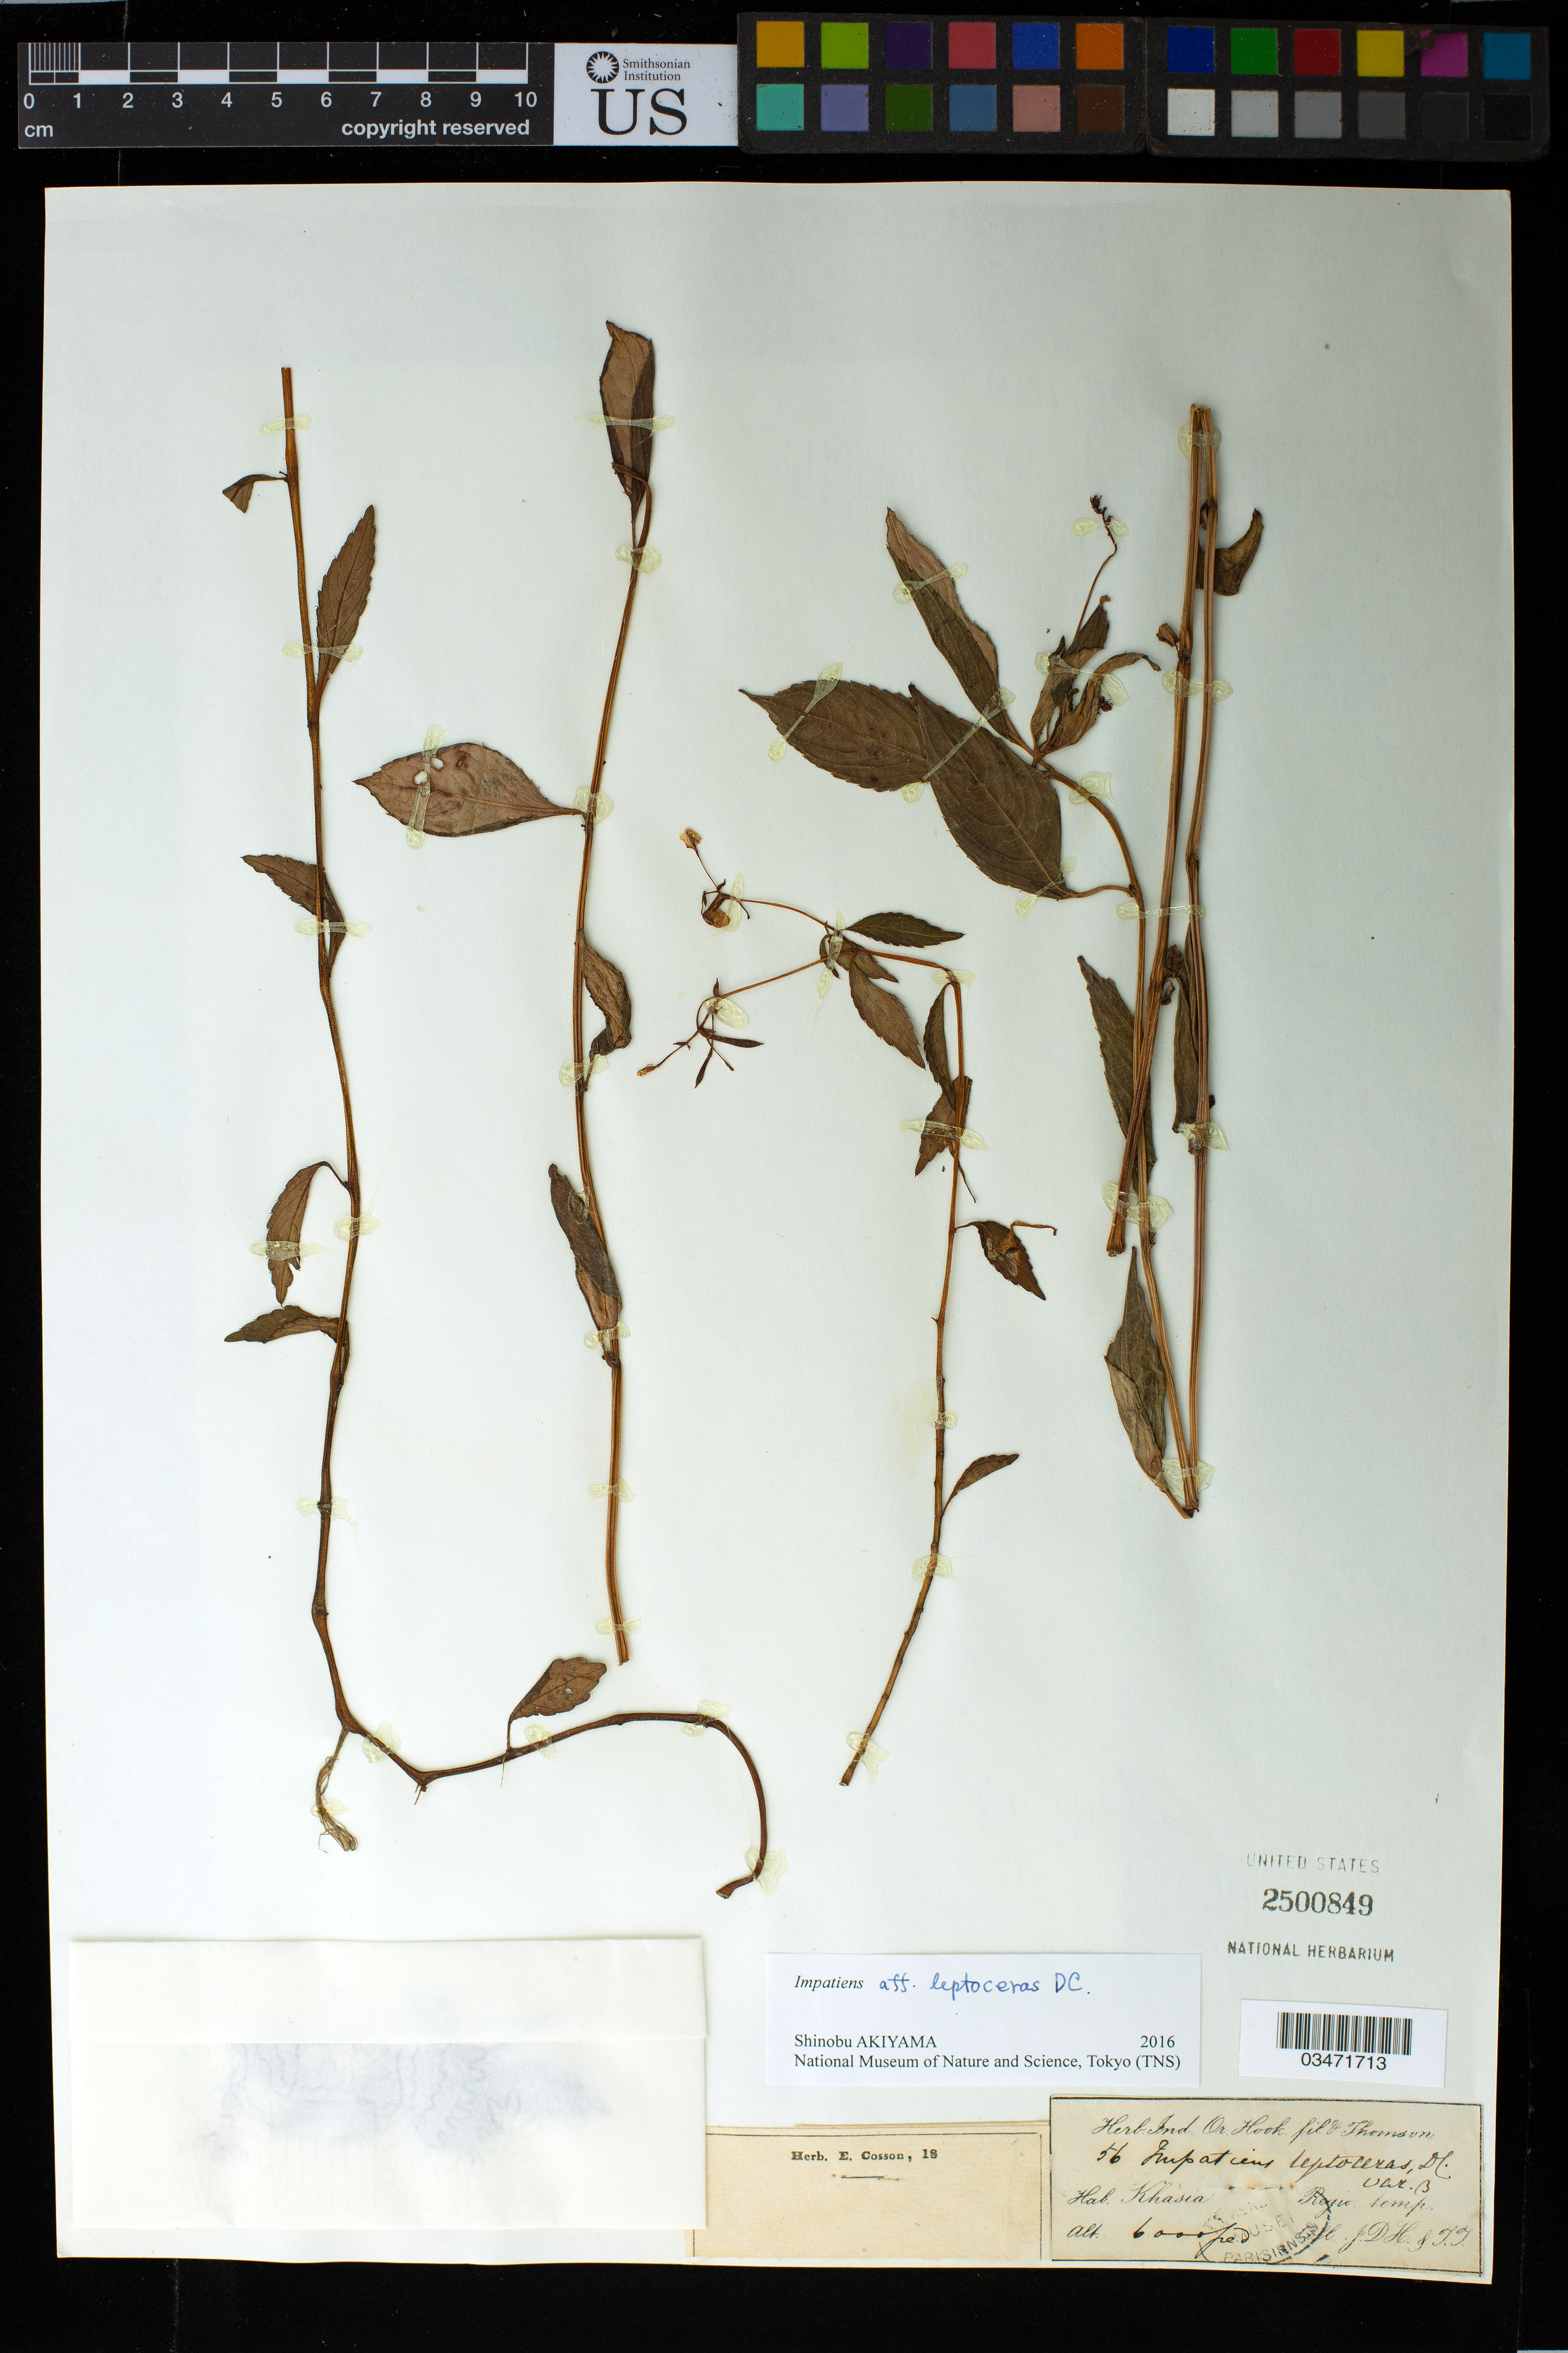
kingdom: Plantae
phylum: Tracheophyta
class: Magnoliopsida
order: Ericales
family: Balsaminaceae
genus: Impatiens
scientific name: Impatiens leptoceras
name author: DC.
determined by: Akiyama, Shinobu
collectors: J. D. Hooker & T. Thomson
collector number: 56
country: India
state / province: Meghalaya (?)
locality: Khassia [Meghalaya State?]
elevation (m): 1829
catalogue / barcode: US 2500849